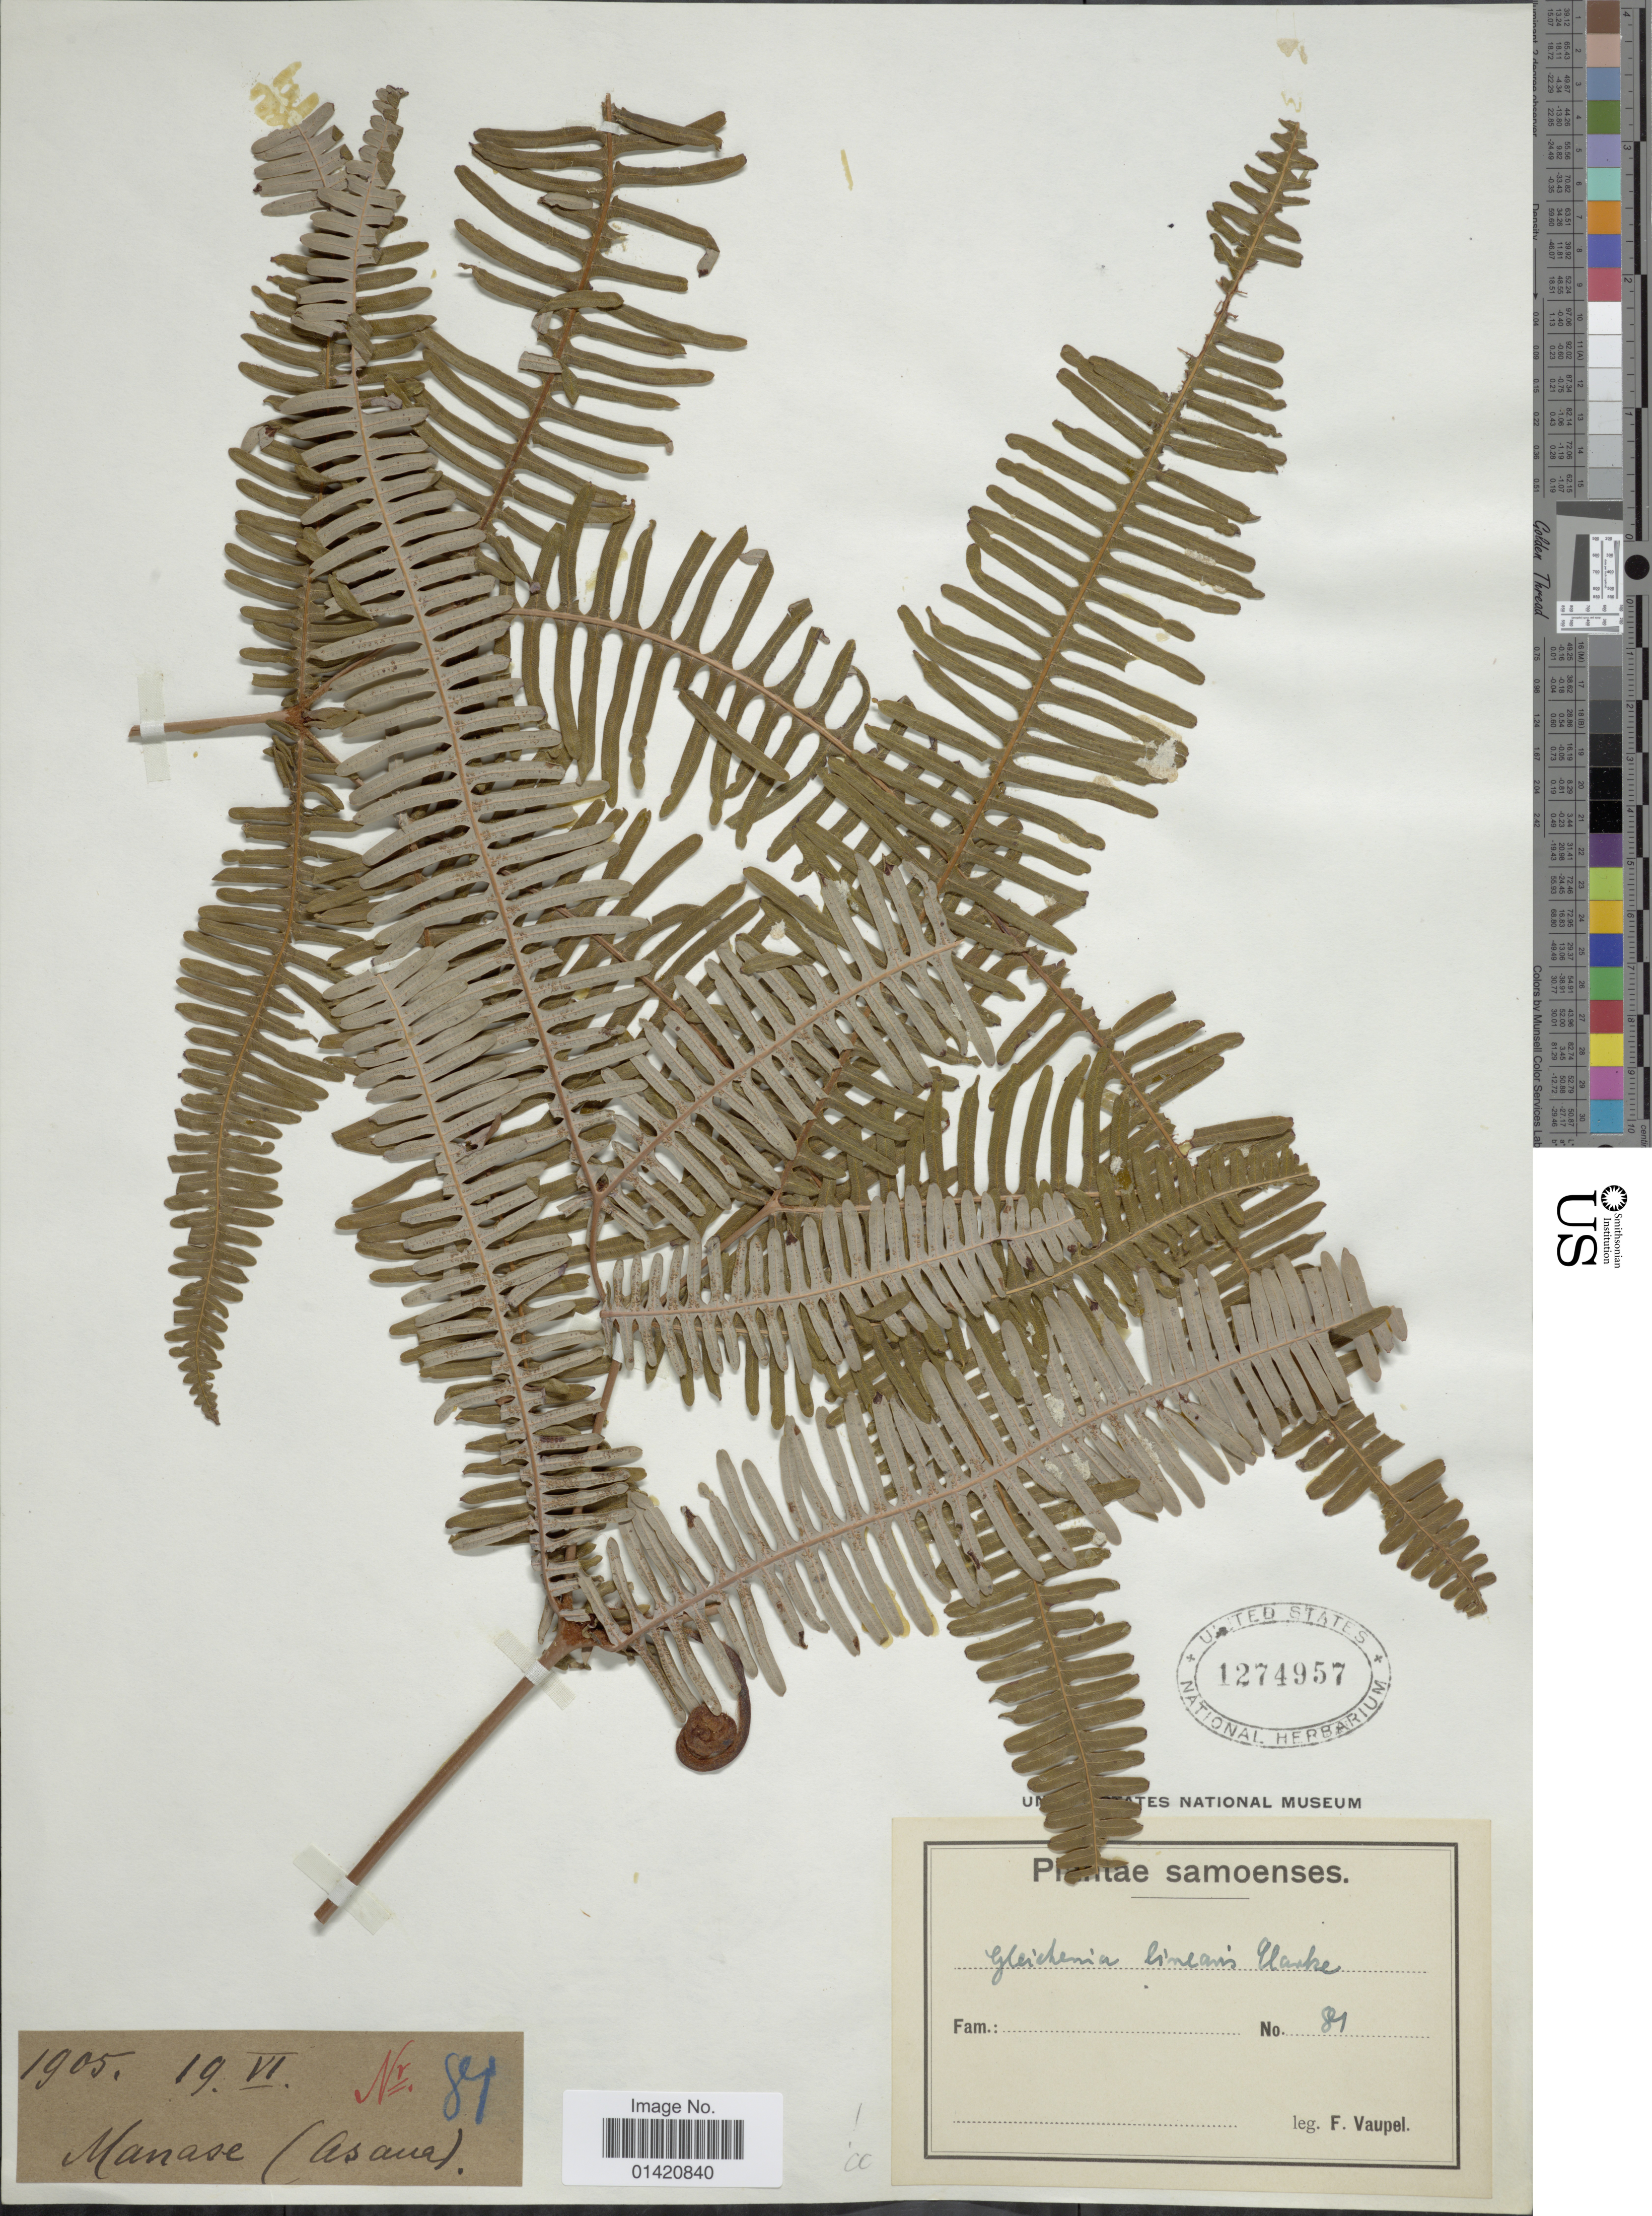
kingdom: Plantae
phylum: Tracheophyta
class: Polypodiopsida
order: Gleicheniales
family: Gleicheniaceae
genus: Dicranopteris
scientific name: Dicranopteris linearis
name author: (Burm. f.) Underw.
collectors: F. Vaupel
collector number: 81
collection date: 1905-06-19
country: Samoa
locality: Manase (Asana), Samoenses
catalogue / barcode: US 1274957